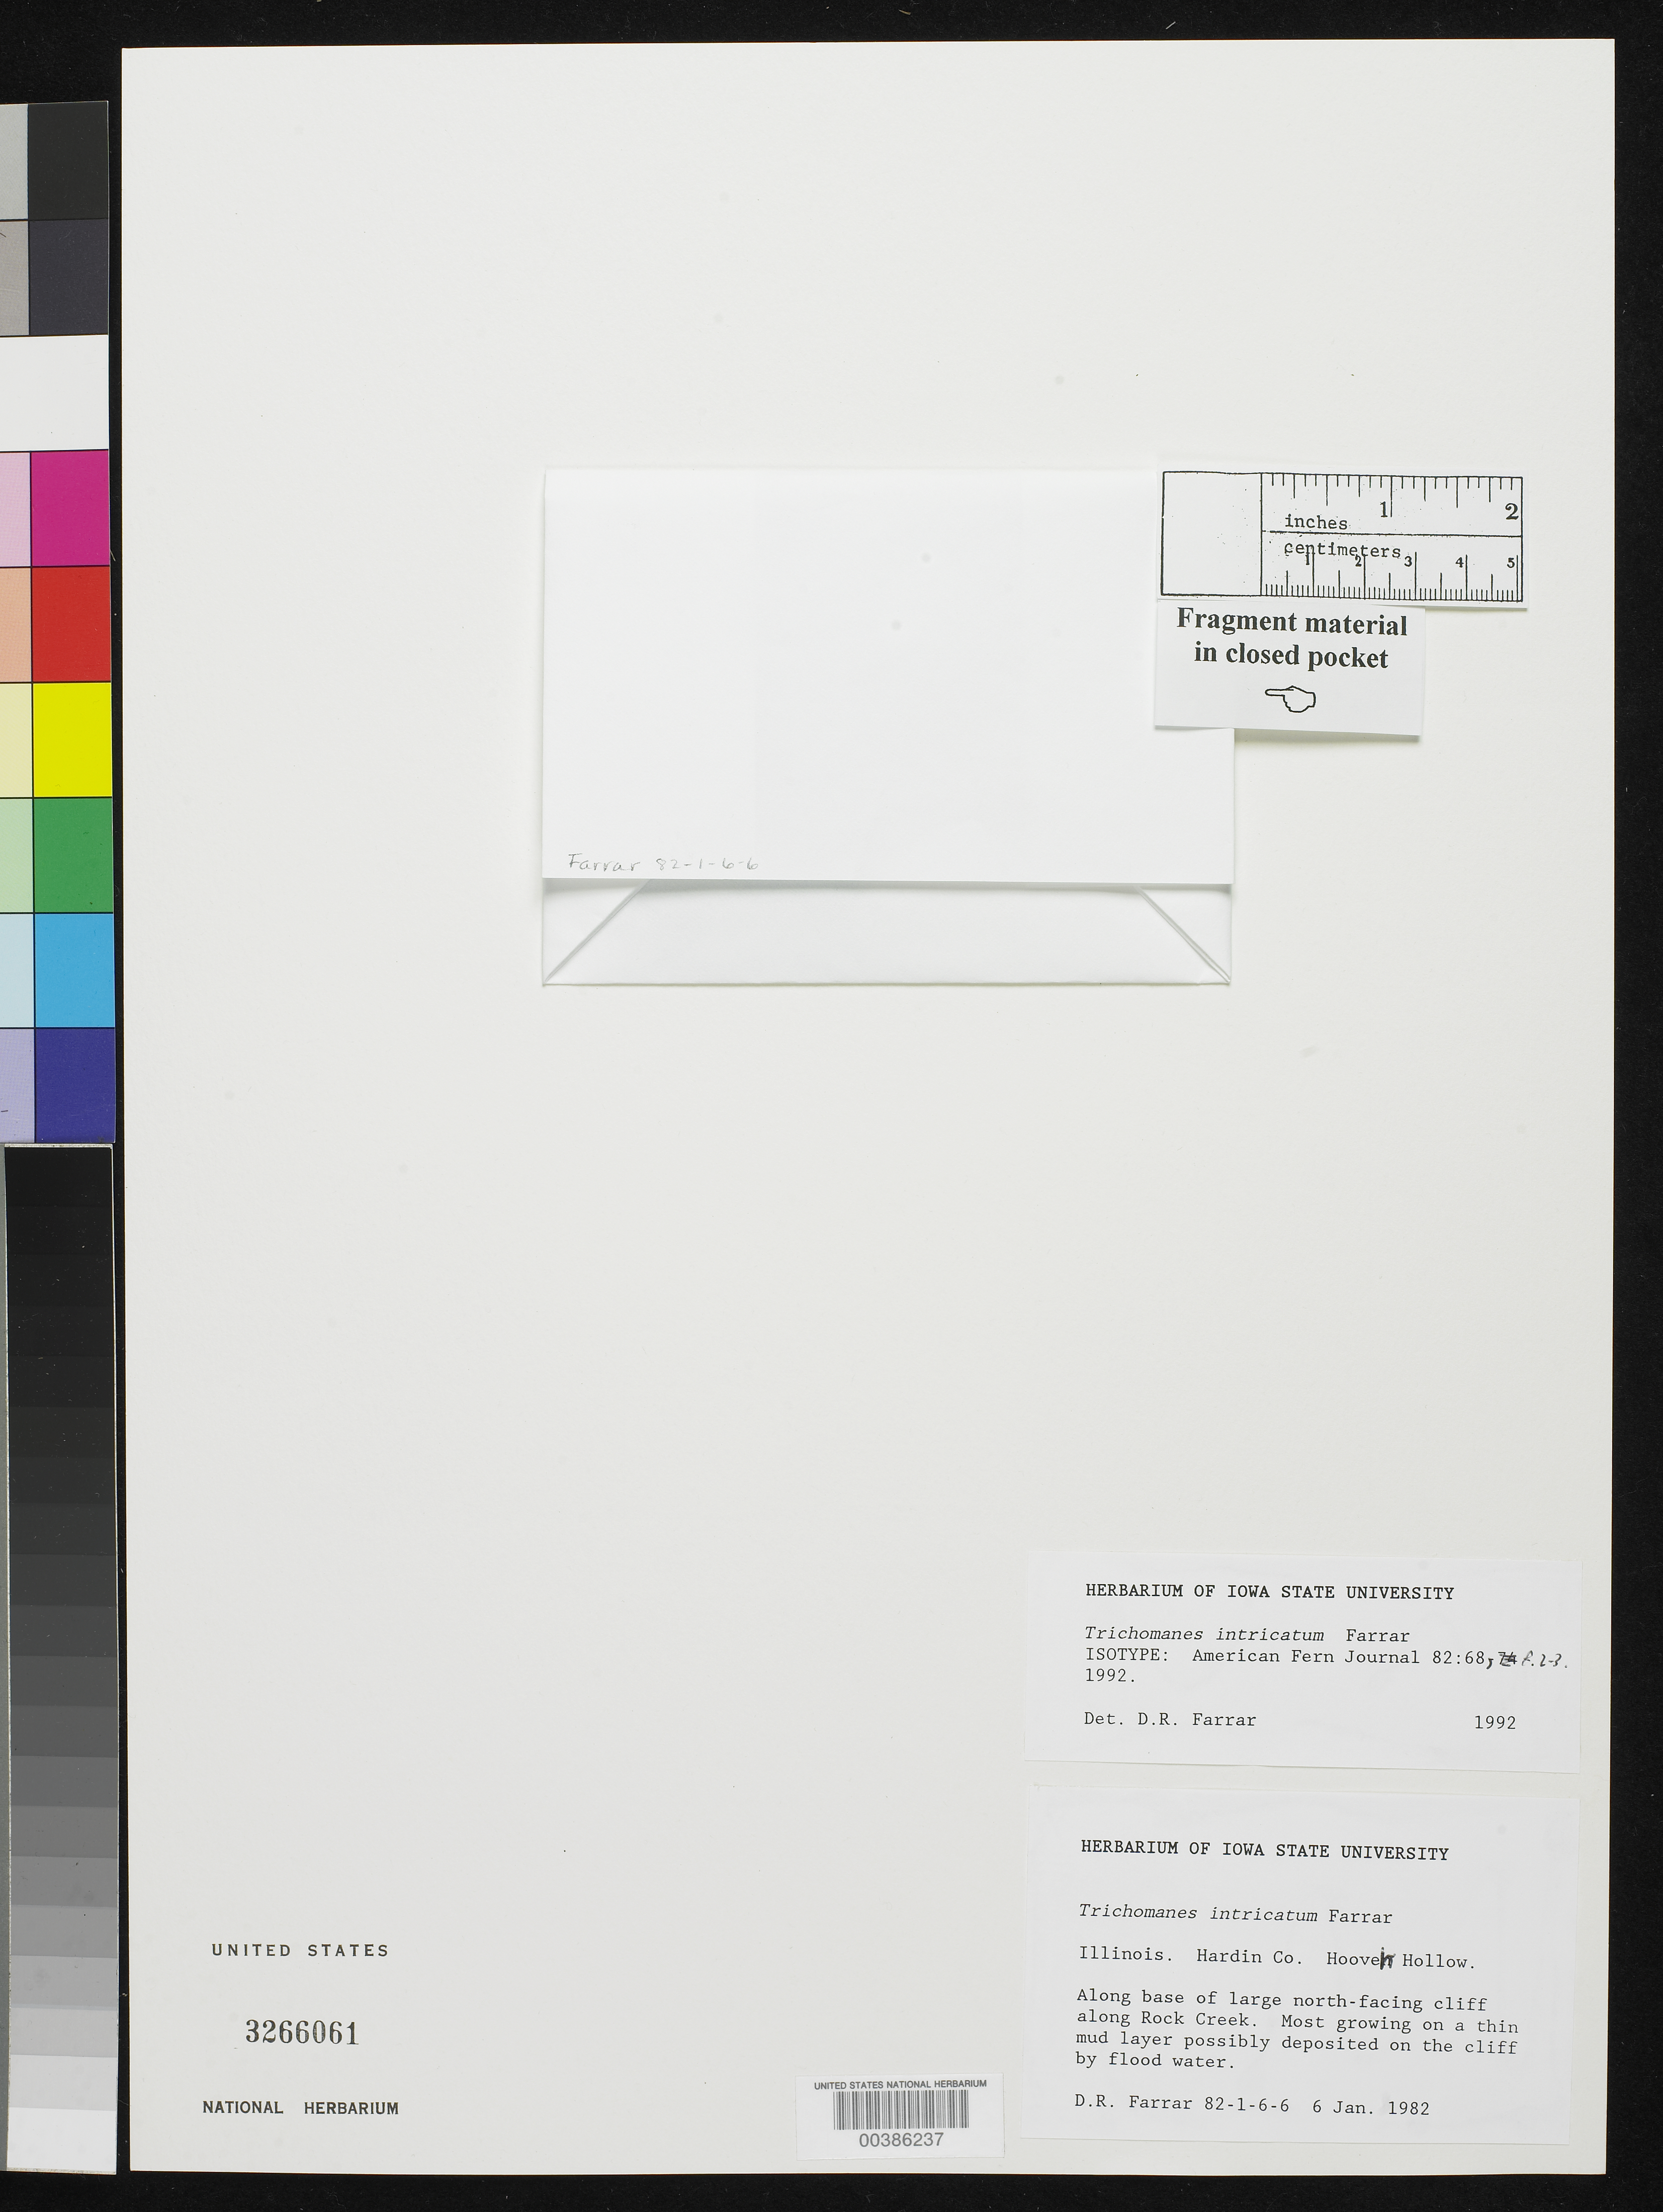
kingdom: Plantae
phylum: Tracheophyta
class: Polypodiopsida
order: Hymenophyllales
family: Hymenophyllaceae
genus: Trichomanes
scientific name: Trichomanes intricatum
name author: Farrar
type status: Isotype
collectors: D. R. Farrar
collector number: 82-1-6-6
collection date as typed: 06 Jan 1982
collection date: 1982-01-06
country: United States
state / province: Illinois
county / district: Hardin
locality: Hooveh Hollow, along base of N-facing cliff along Rock Creek.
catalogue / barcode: US 3266061